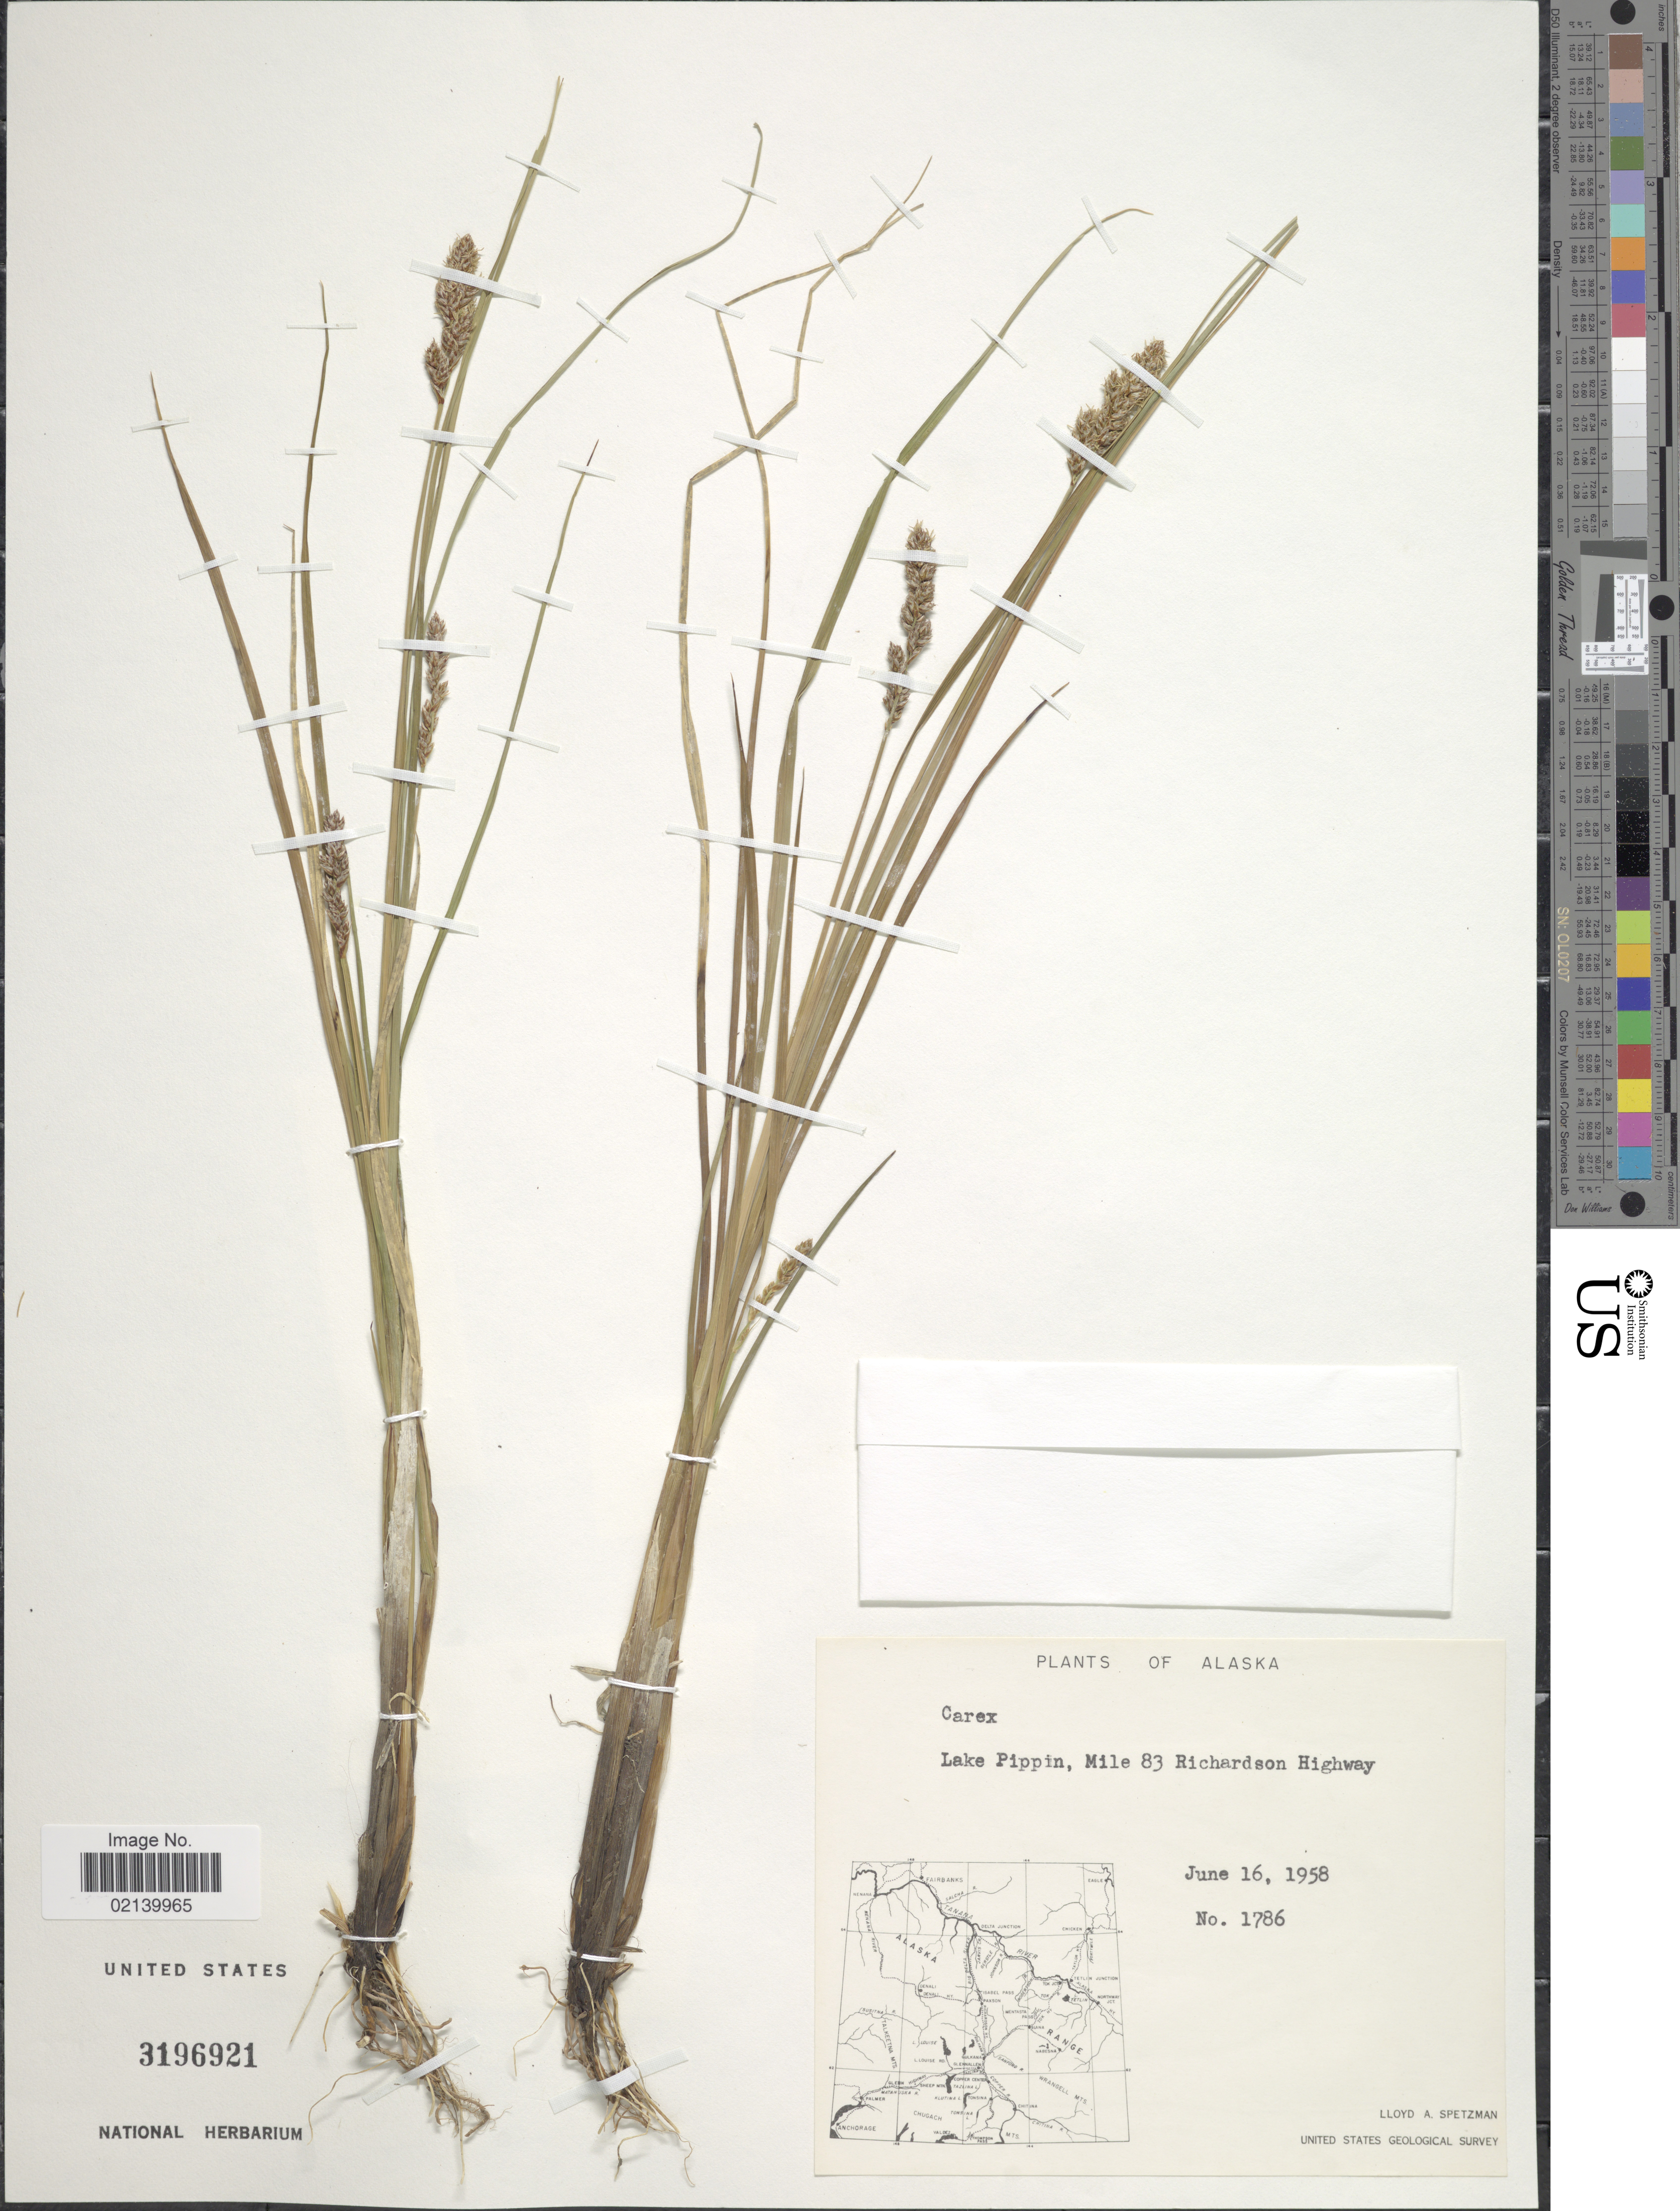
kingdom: Plantae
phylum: Tracheophyta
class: Liliopsida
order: Poales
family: Cyperaceae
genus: Carex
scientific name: Carex sp.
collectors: L. Spetzman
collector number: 1786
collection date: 1958-06-16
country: United States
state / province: Alaska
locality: Lake Pippin, Mile 83 Richardson Highway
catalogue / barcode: US 3196921